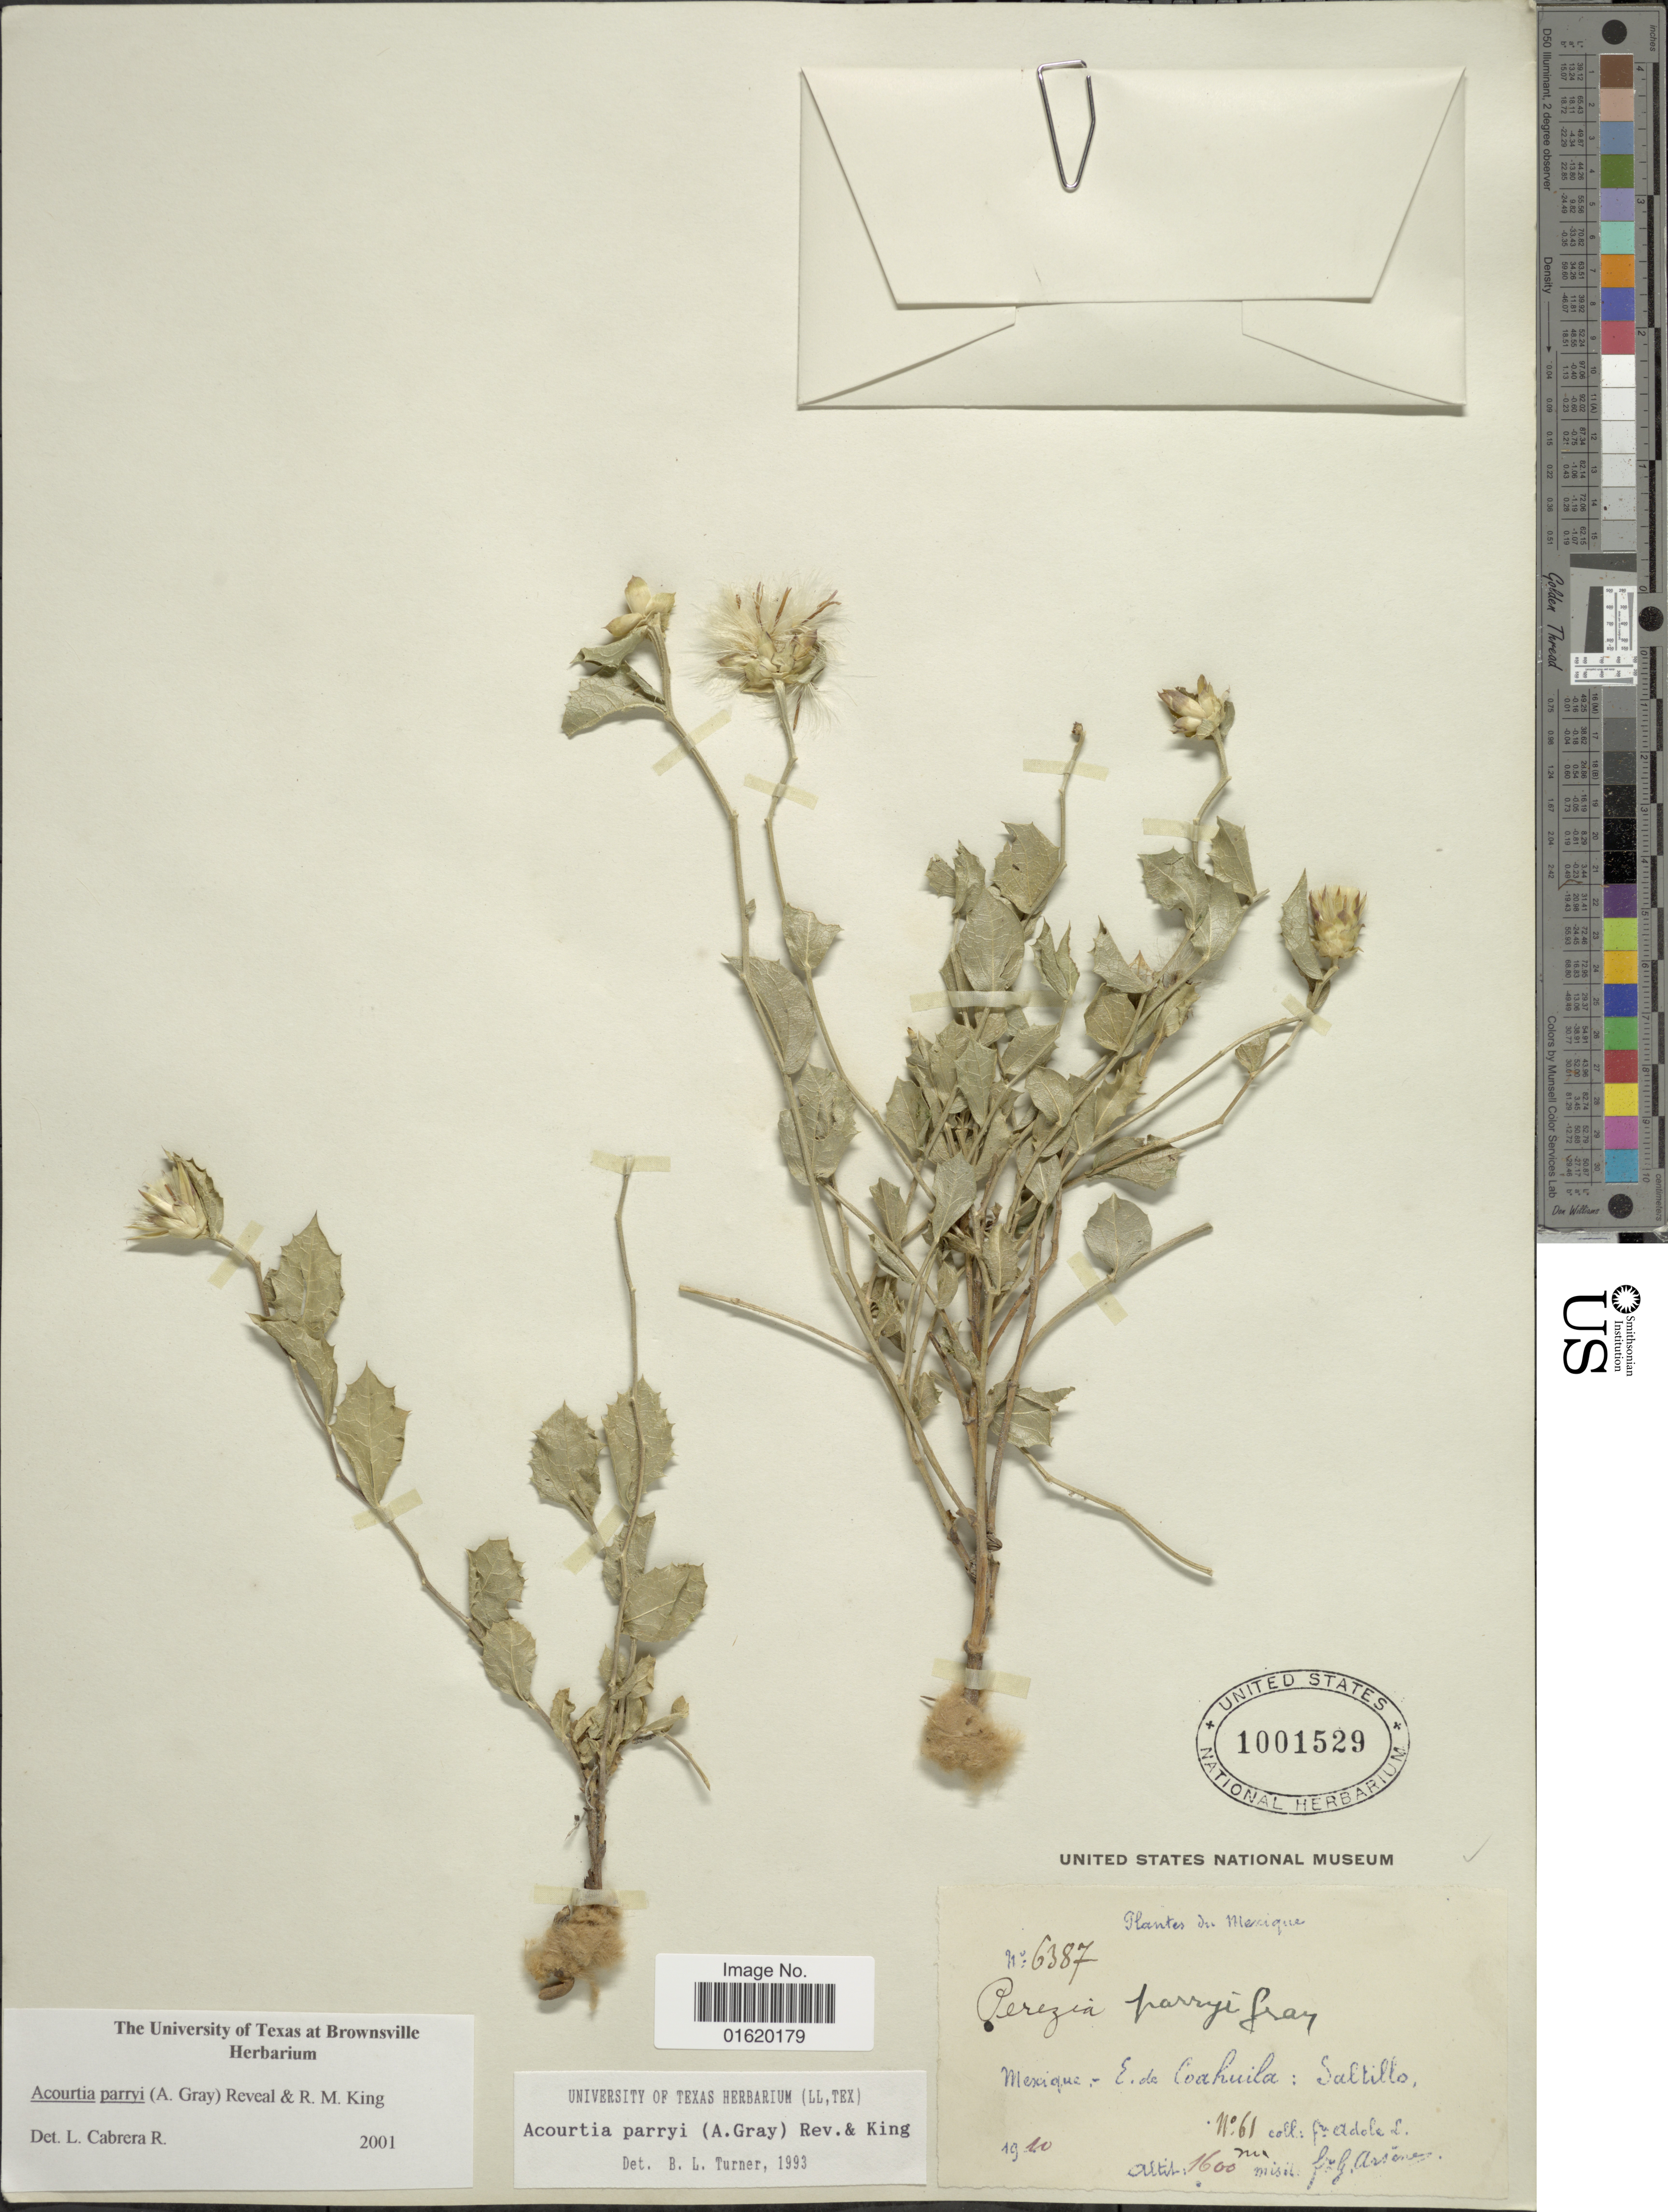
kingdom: Plantae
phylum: Tracheophyta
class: Magnoliopsida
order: Asterales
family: Asteraceae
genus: Acourtia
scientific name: Acourtia parryi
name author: (A. Gray) Reveal & R.M. King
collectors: Bro. Adole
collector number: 6387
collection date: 1910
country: Mexico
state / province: Coahuila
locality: E. de Cahuilo: Saltillo.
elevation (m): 1600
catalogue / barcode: US 1001529